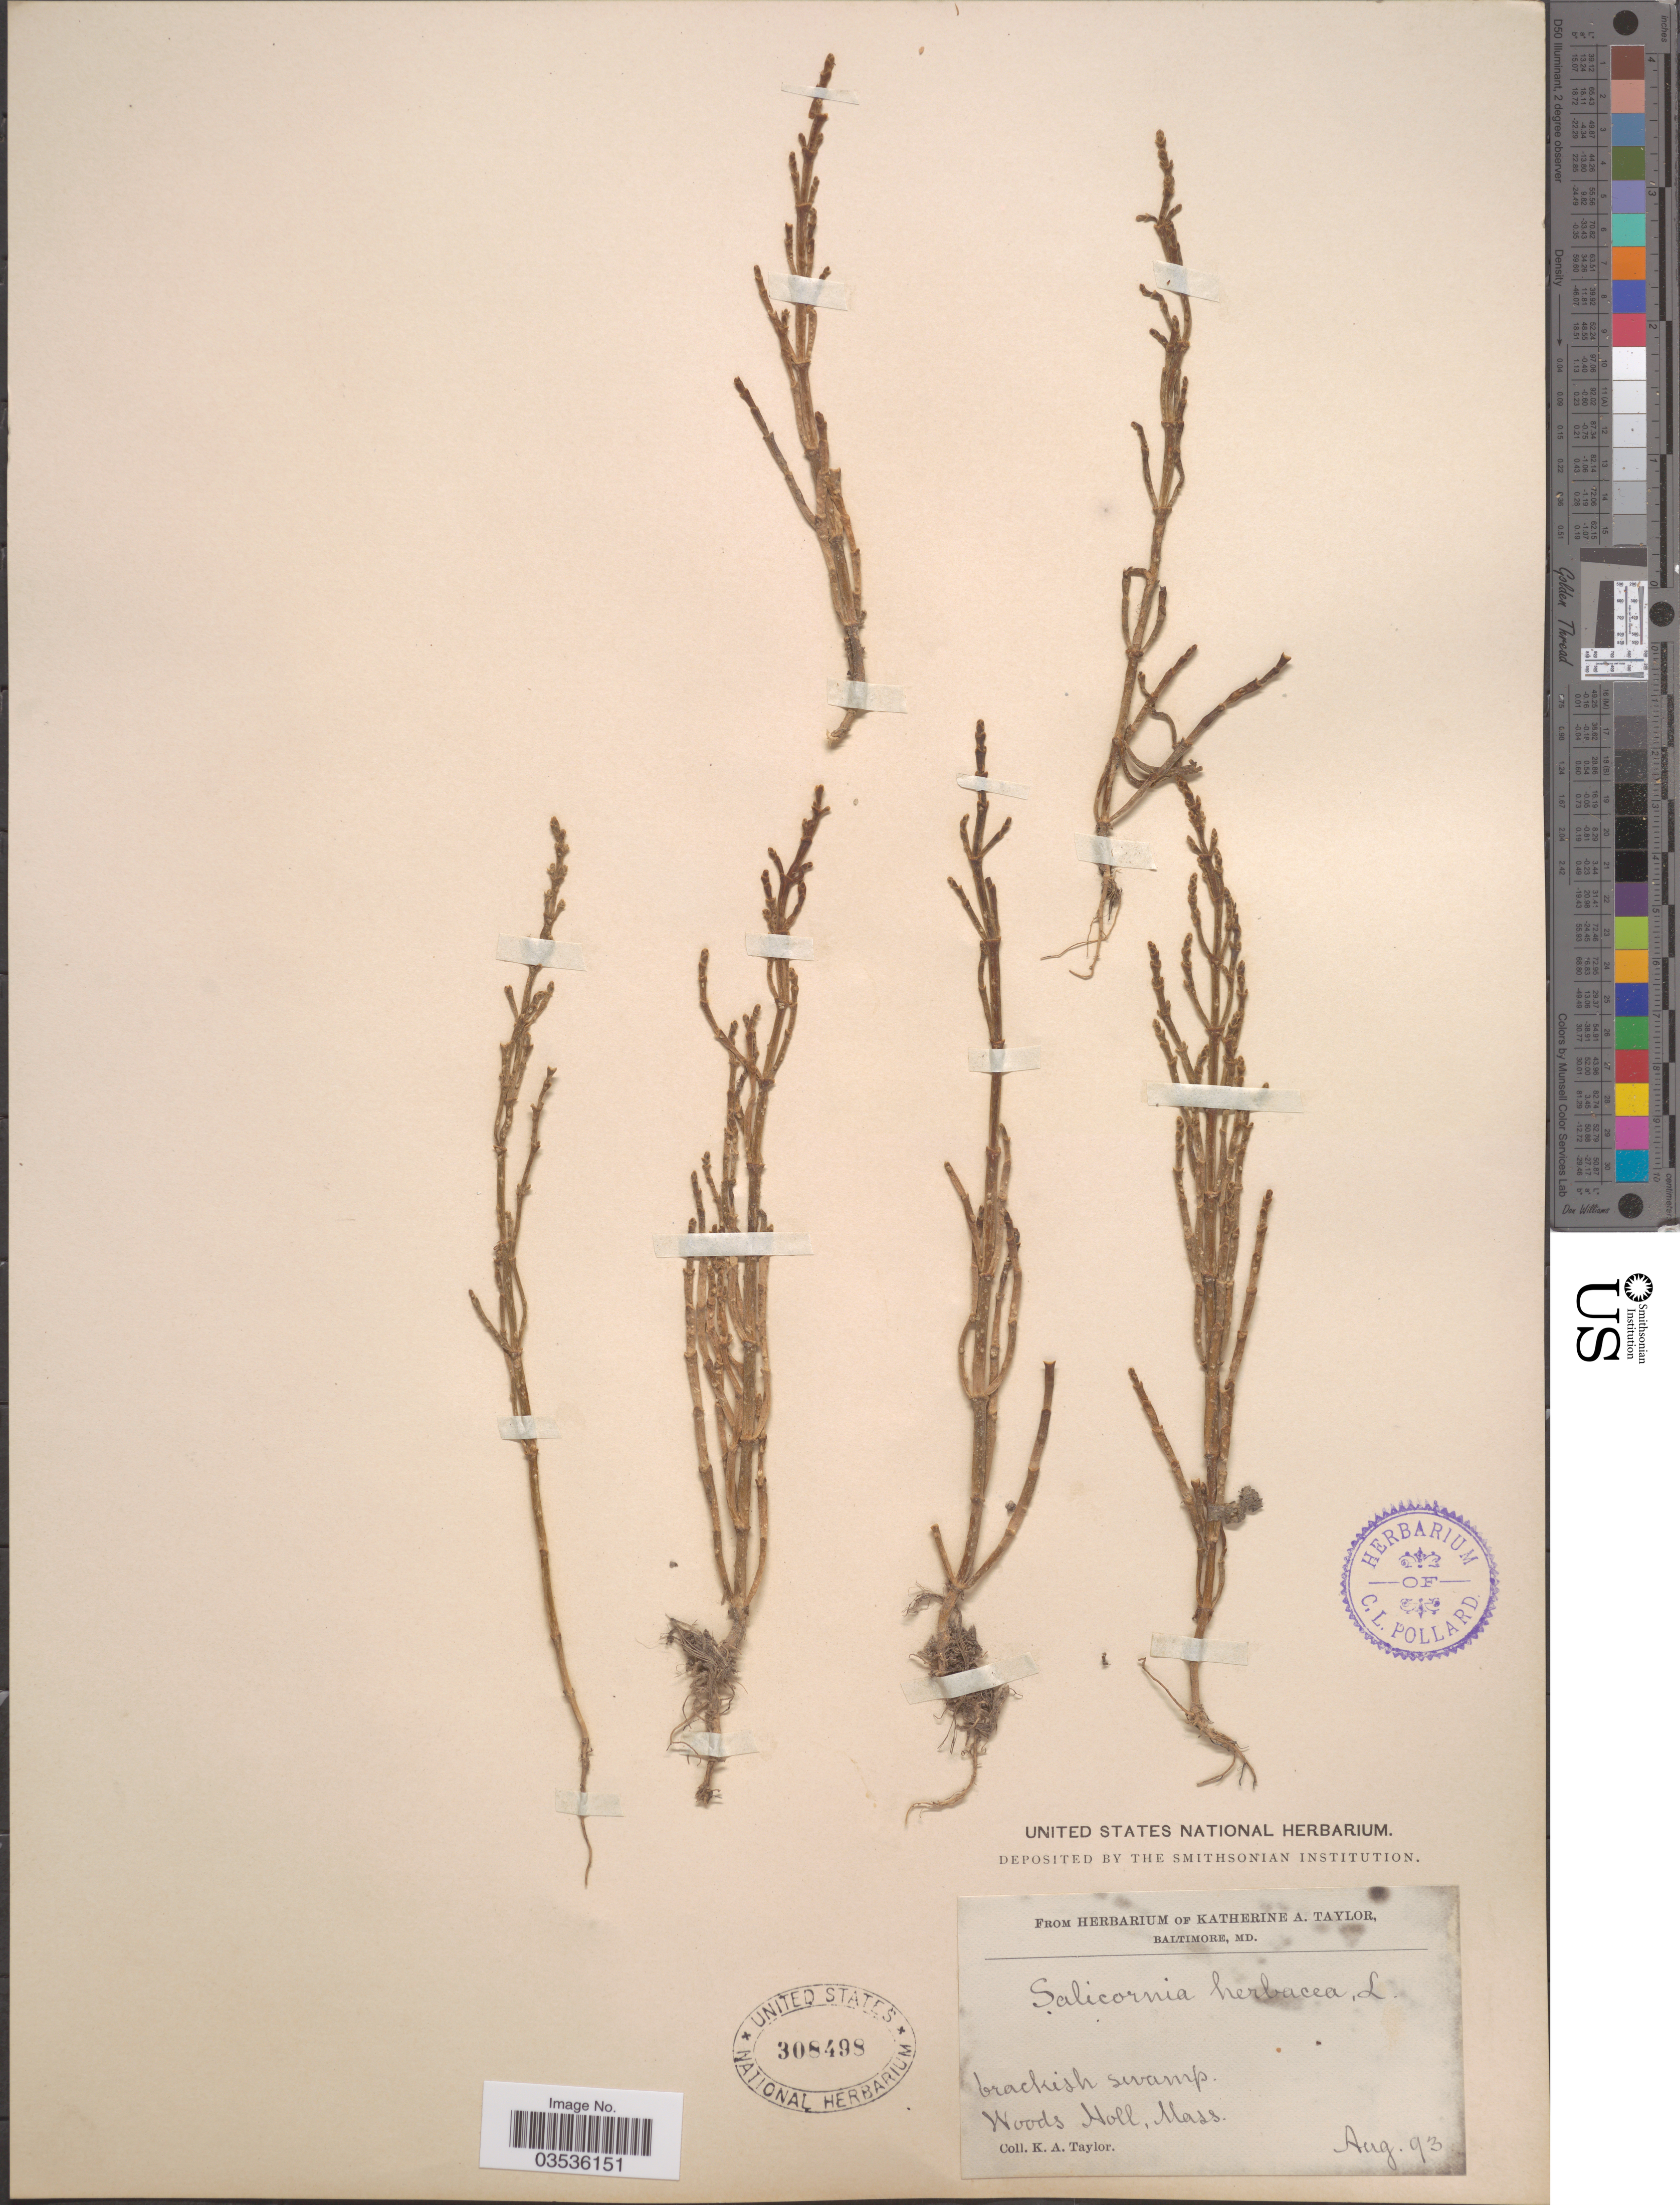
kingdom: Plantae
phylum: Tracheophyta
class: Magnoliopsida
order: Caryophyllales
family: Amaranthaceae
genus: Salicornia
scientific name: Salicornia europaea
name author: L.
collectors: K. A. Taylor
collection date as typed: Transcribed d/m/y: /8/93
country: United States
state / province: Massachusetts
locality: Woods Holl.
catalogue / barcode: US 308498